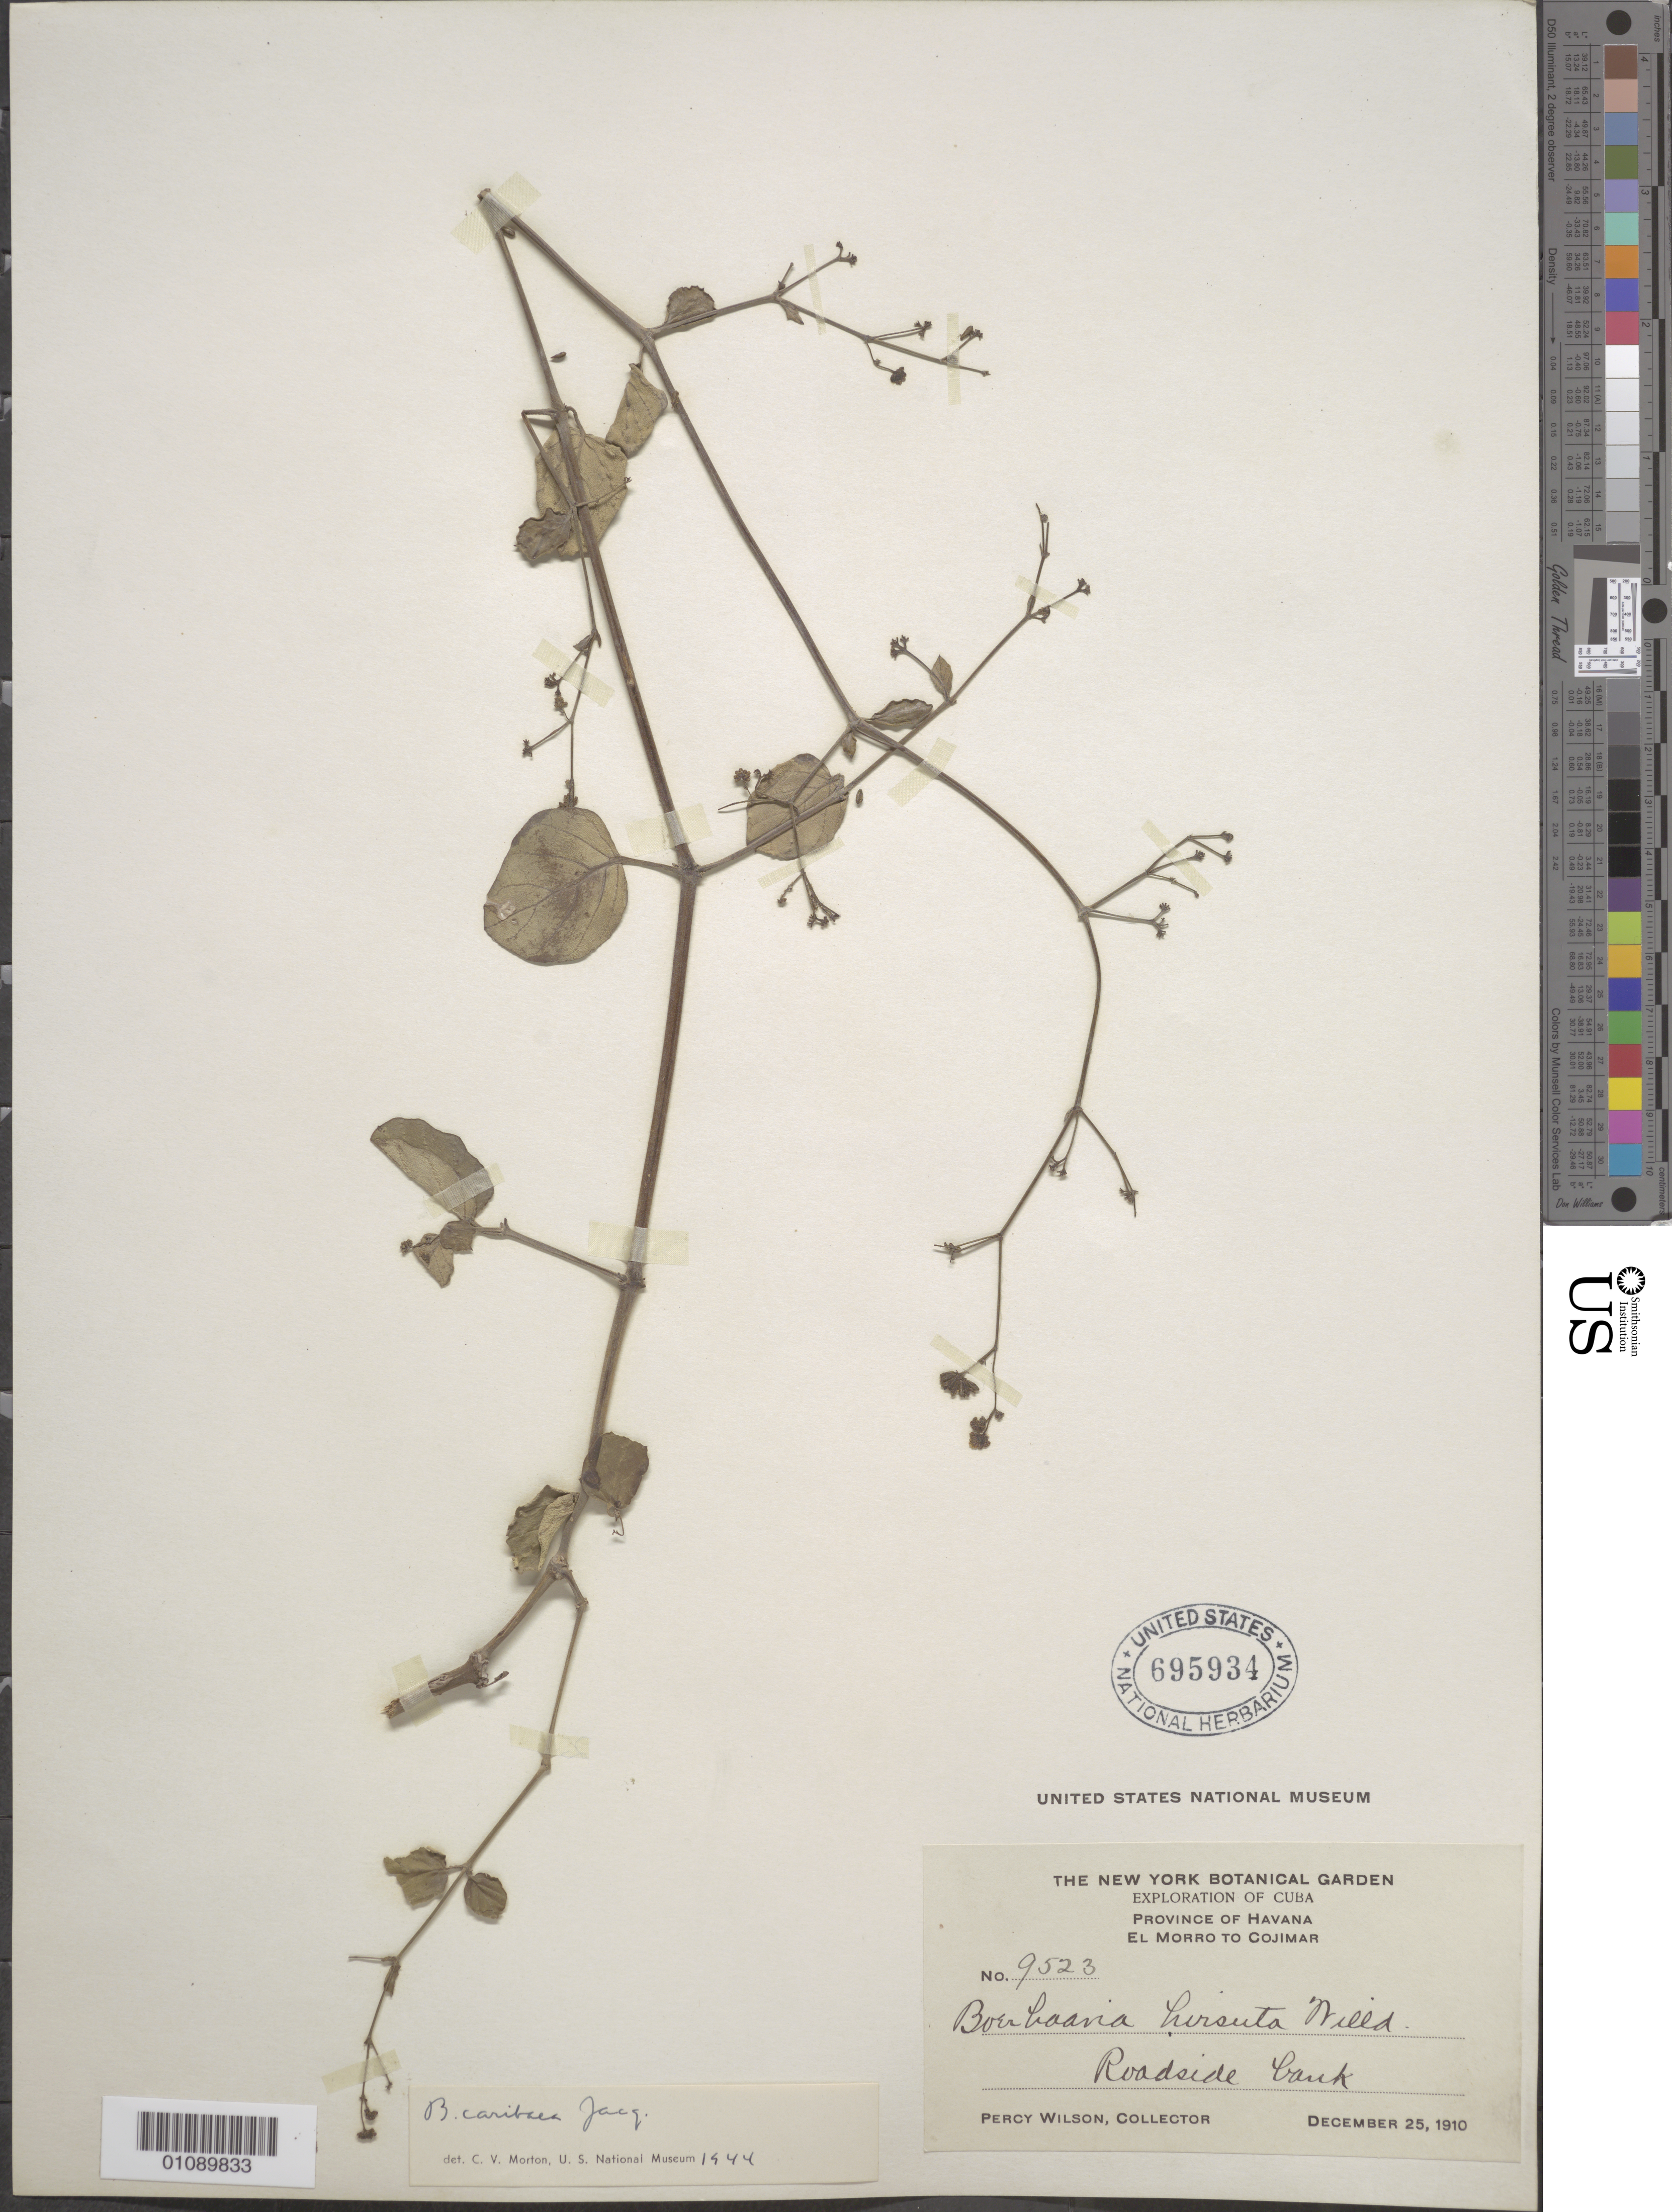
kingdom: Plantae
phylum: Tracheophyta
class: Magnoliopsida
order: Caryophyllales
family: Nyctaginaceae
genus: Boerhavia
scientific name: Boerhavia caribaea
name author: Jacq.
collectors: P. Wilson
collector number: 9523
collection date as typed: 25 Dec 1910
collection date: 1910-12-25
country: Cuba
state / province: La Habana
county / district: Municipio Habana del Este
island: Cuba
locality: El Morro to Cojimar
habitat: Roadside ditch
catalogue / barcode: US 695934